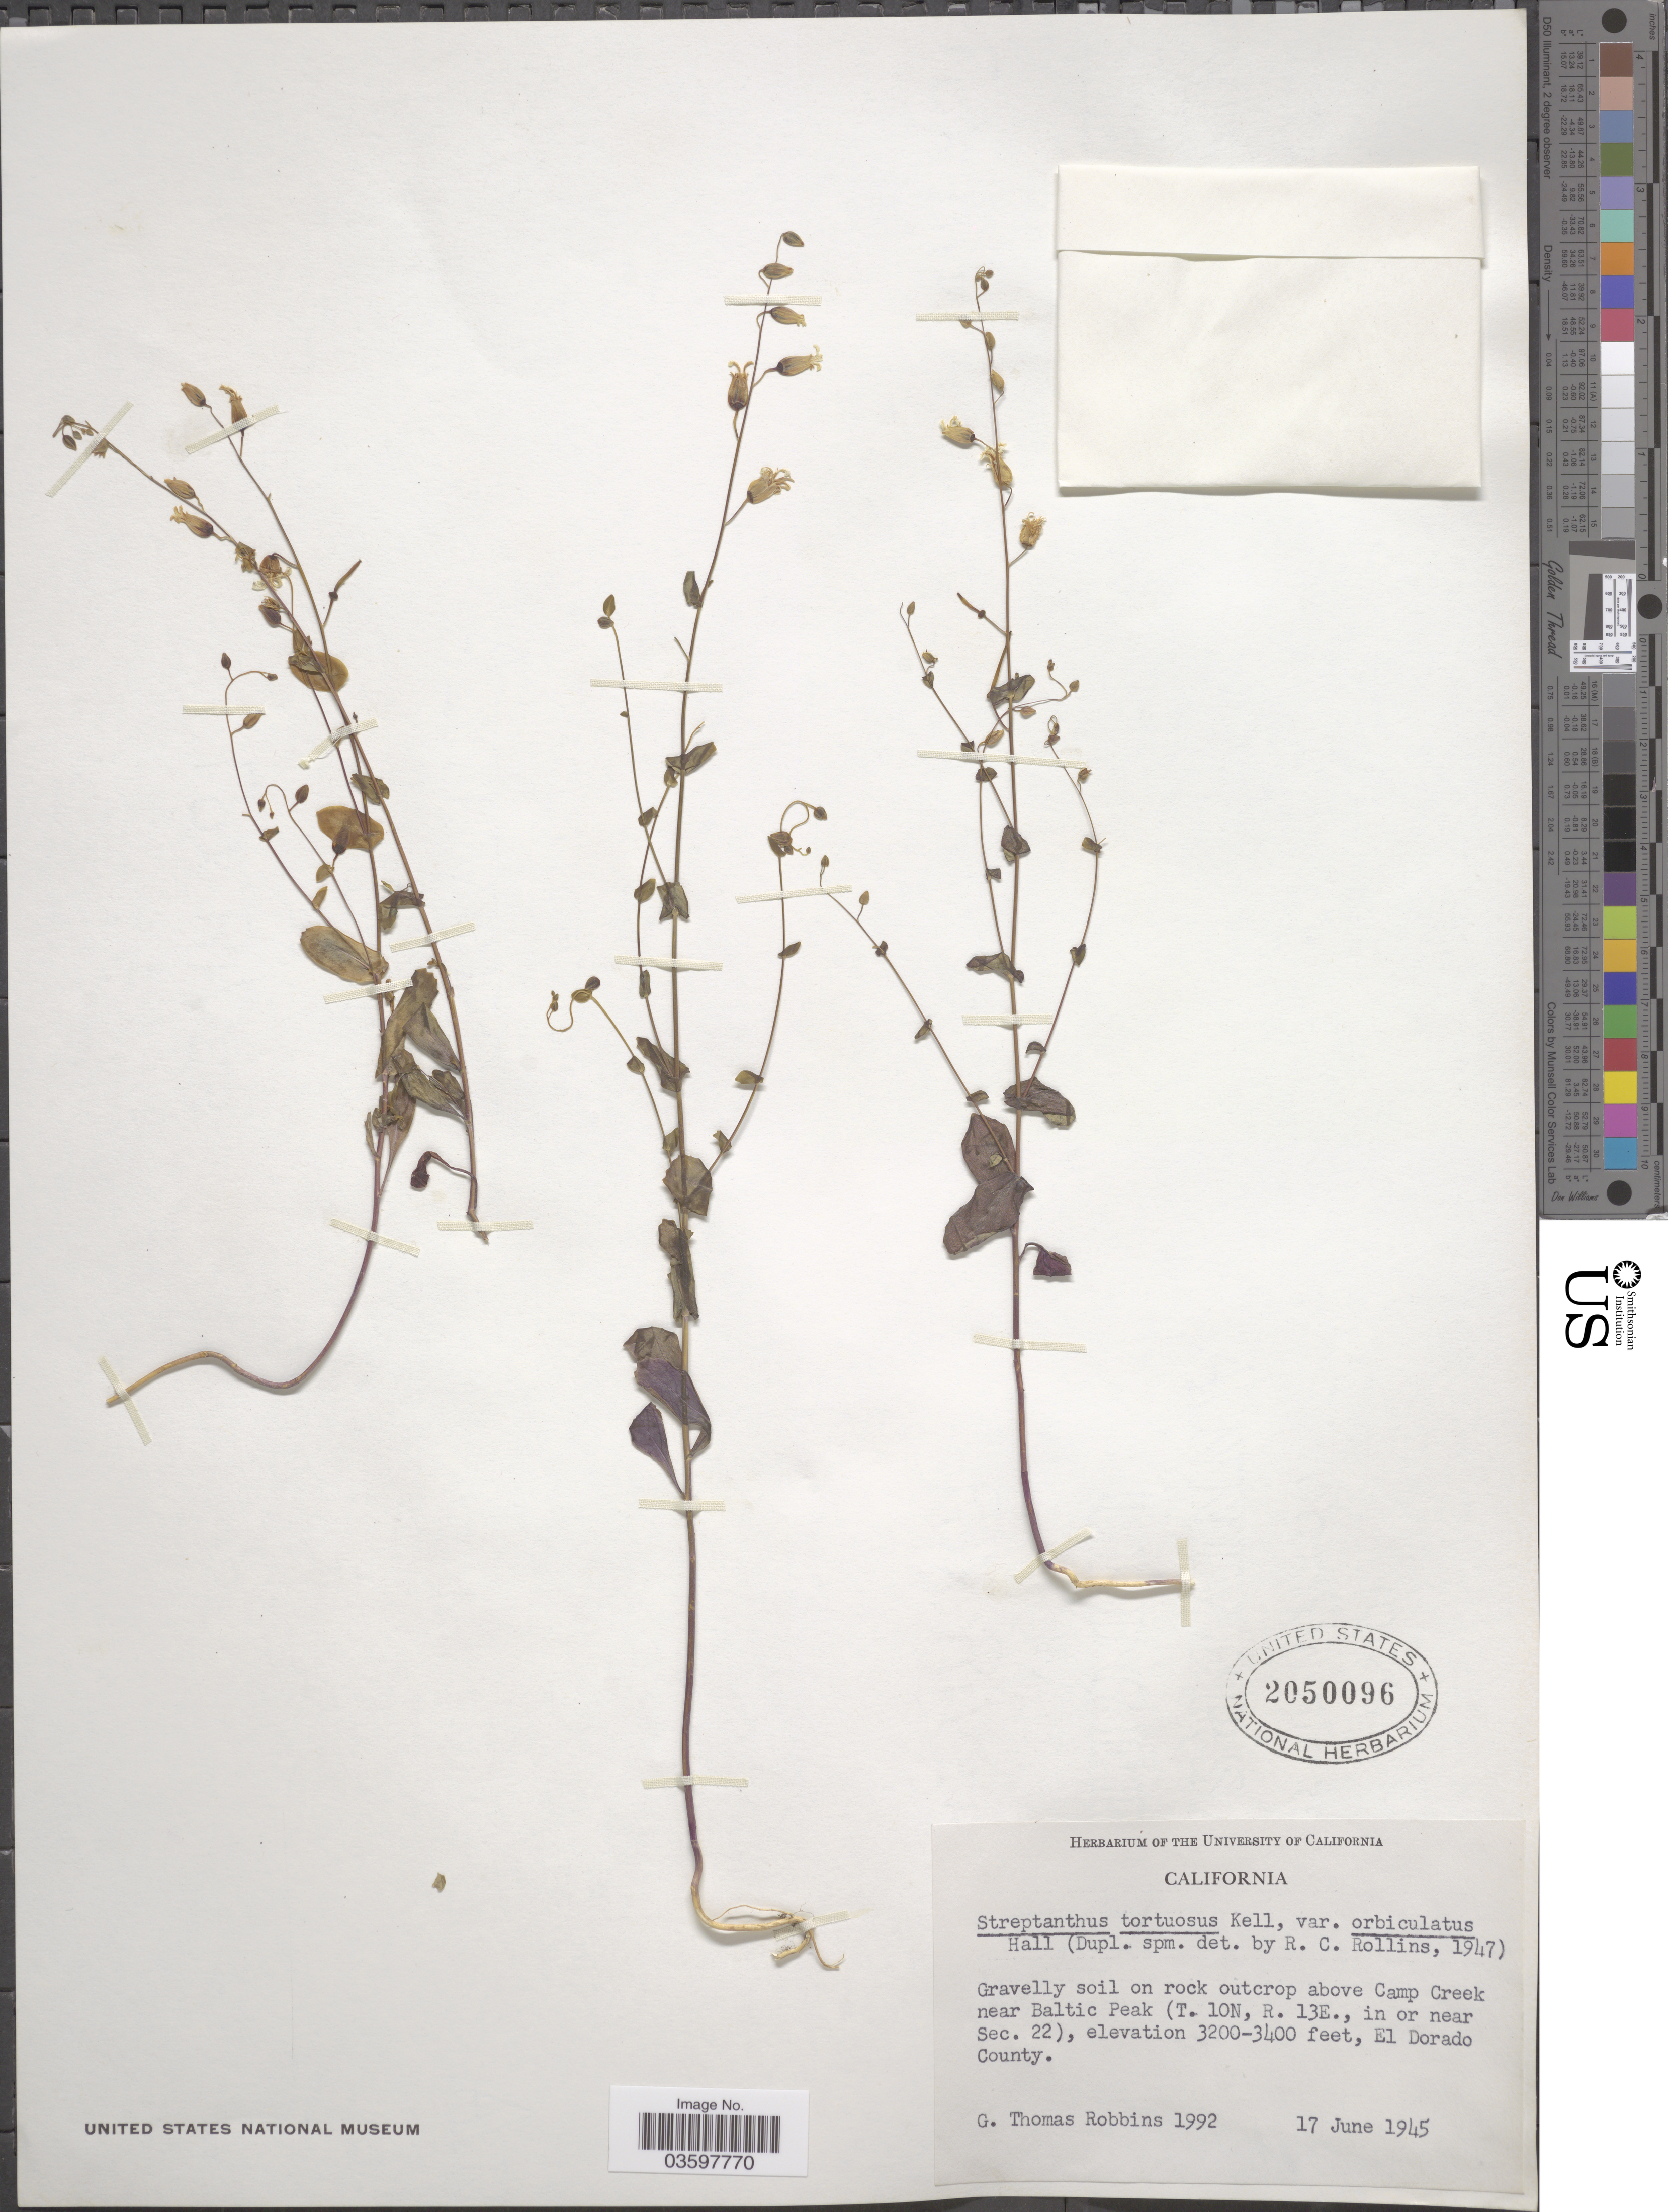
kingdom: Plantae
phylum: Tracheophyta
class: Magnoliopsida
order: Brassicales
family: Brassicaceae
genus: Streptanthus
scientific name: Streptanthus tortuosus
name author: Kellogg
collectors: G. T. Robbins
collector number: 1992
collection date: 1945-06-17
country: United States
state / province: California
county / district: El Dorado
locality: Above Camp Creek near Baltic Peak (T. 10N, R. 13E., in or near Sec. 22), El Dorado County.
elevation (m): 975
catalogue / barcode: US 2050096